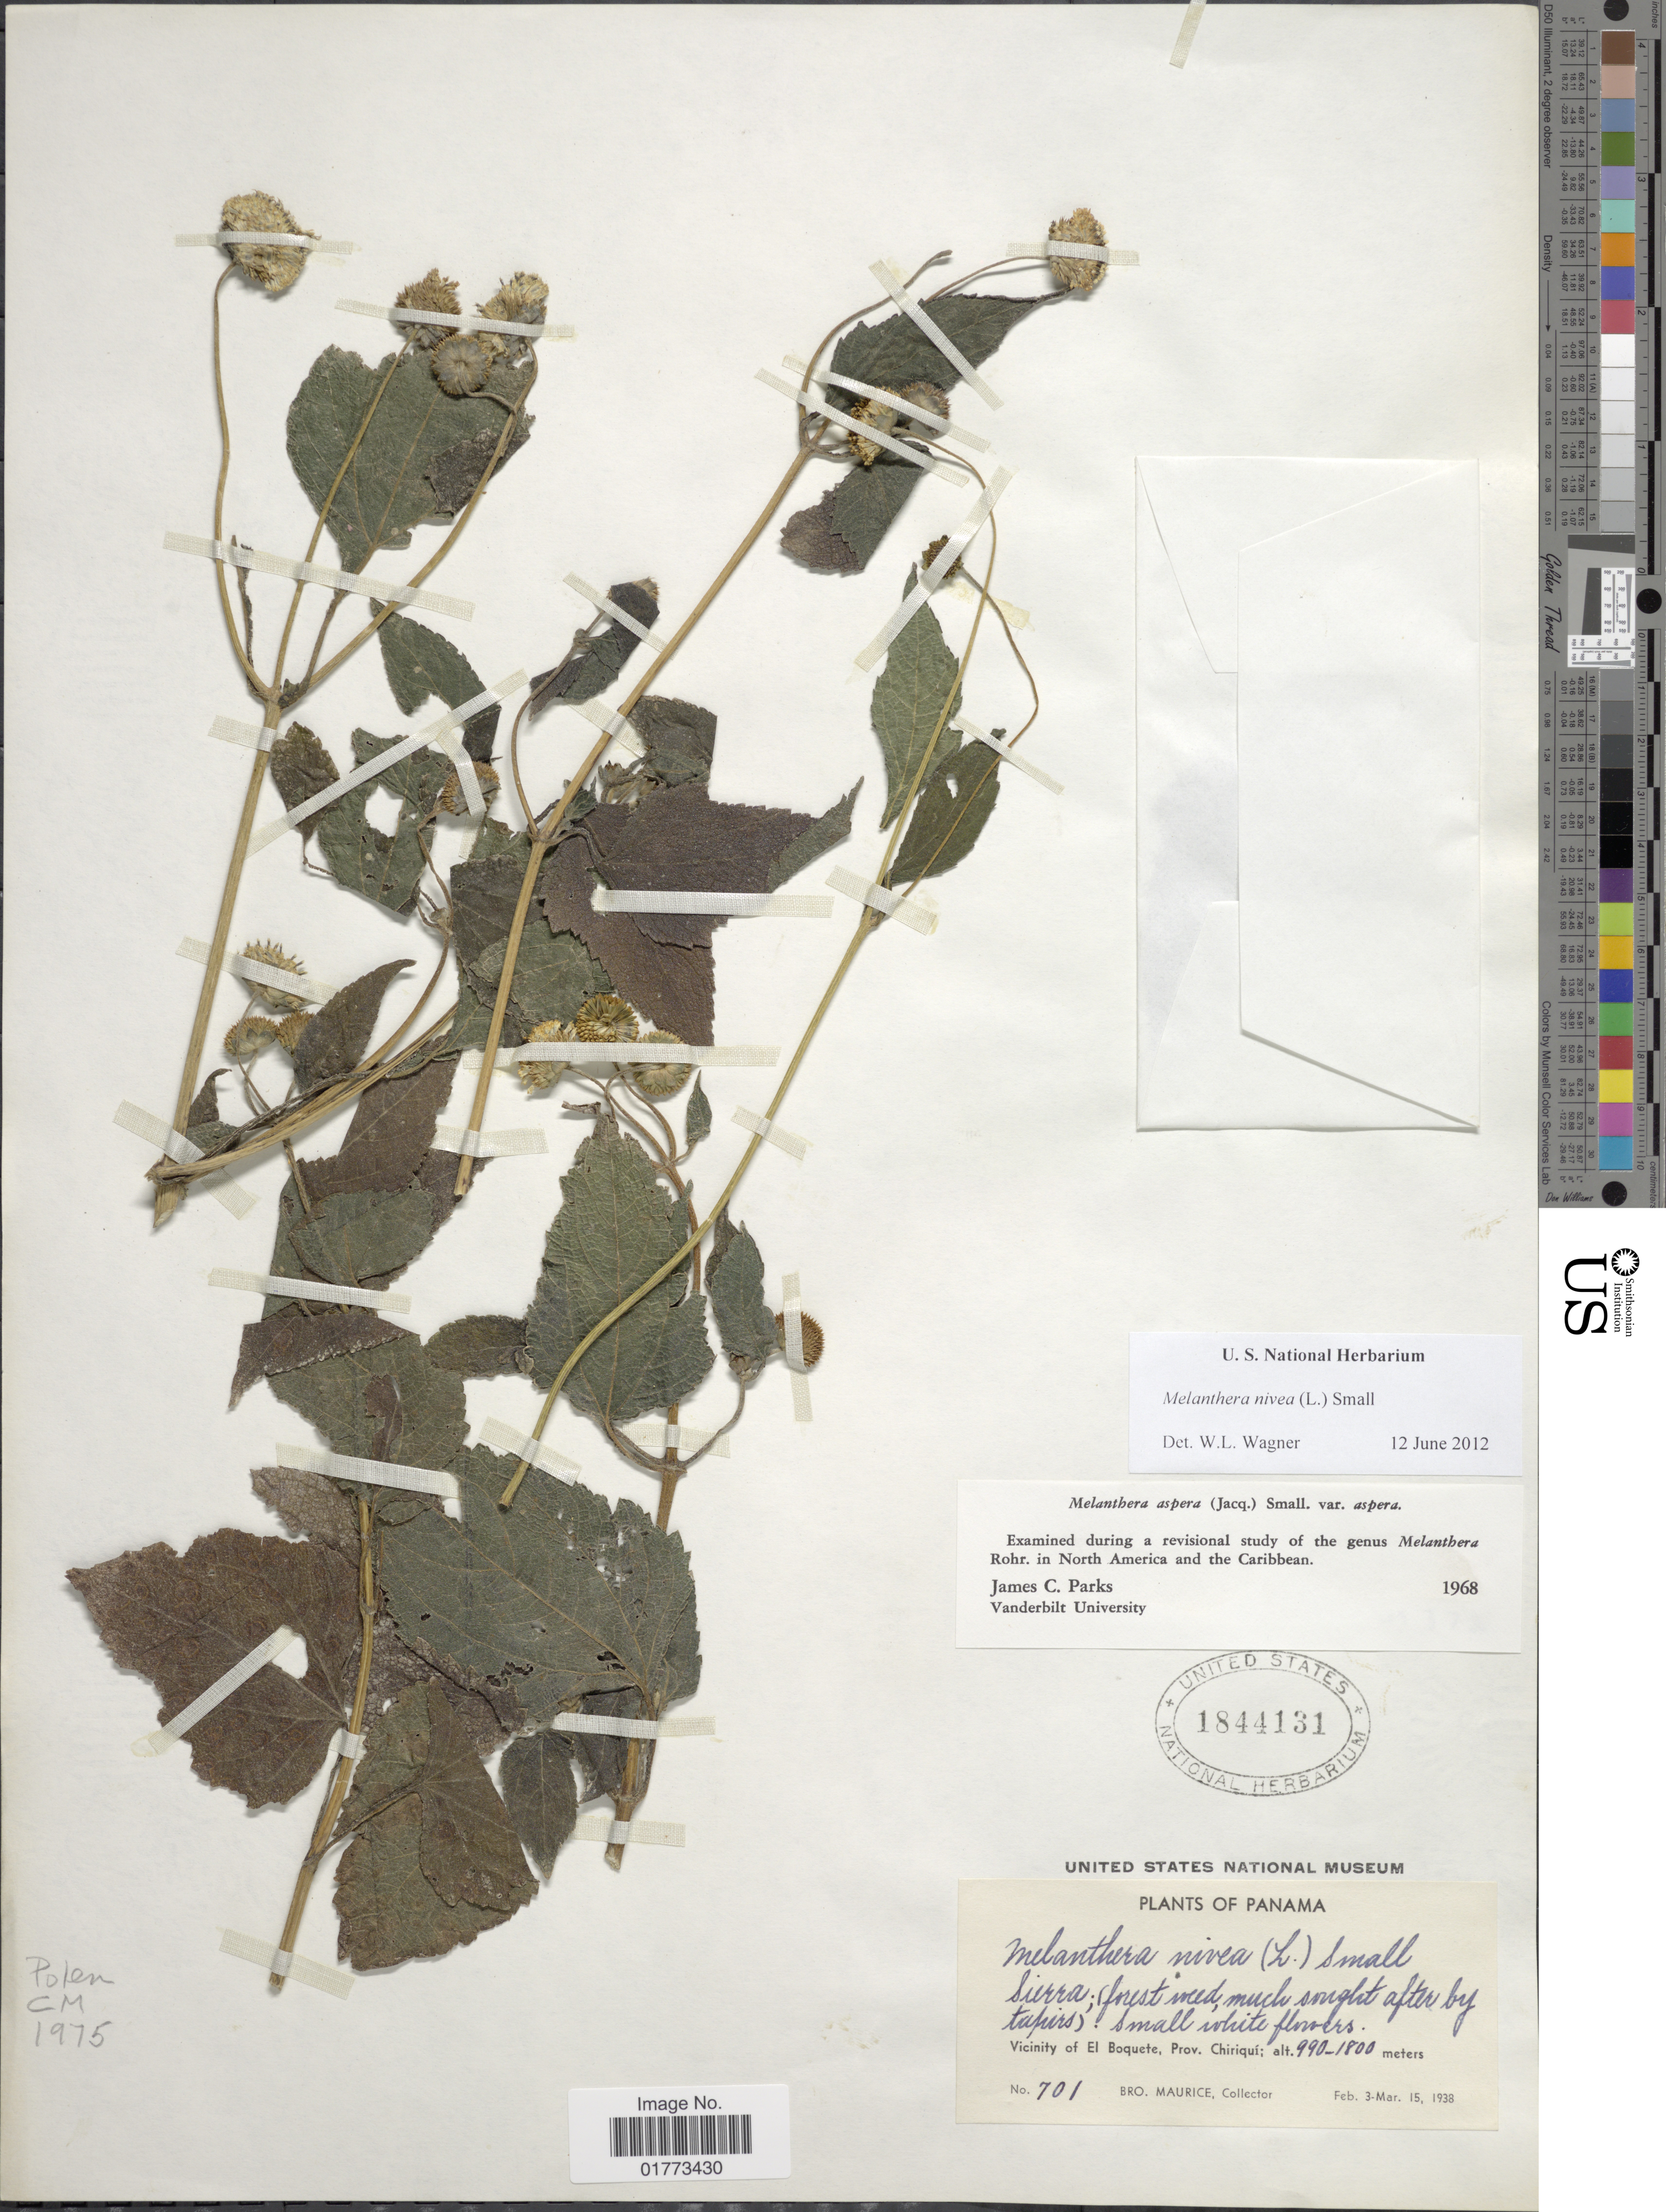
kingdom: Plantae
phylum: Tracheophyta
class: Magnoliopsida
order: Asterales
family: Asteraceae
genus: Melanthera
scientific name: Melanthera nivea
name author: (L.) Small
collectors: B. Maurice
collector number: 701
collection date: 1938-02-03/1938-03-15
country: Panama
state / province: Chiriqui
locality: Vicinity of El Boquete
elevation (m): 990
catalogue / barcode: US 1844131